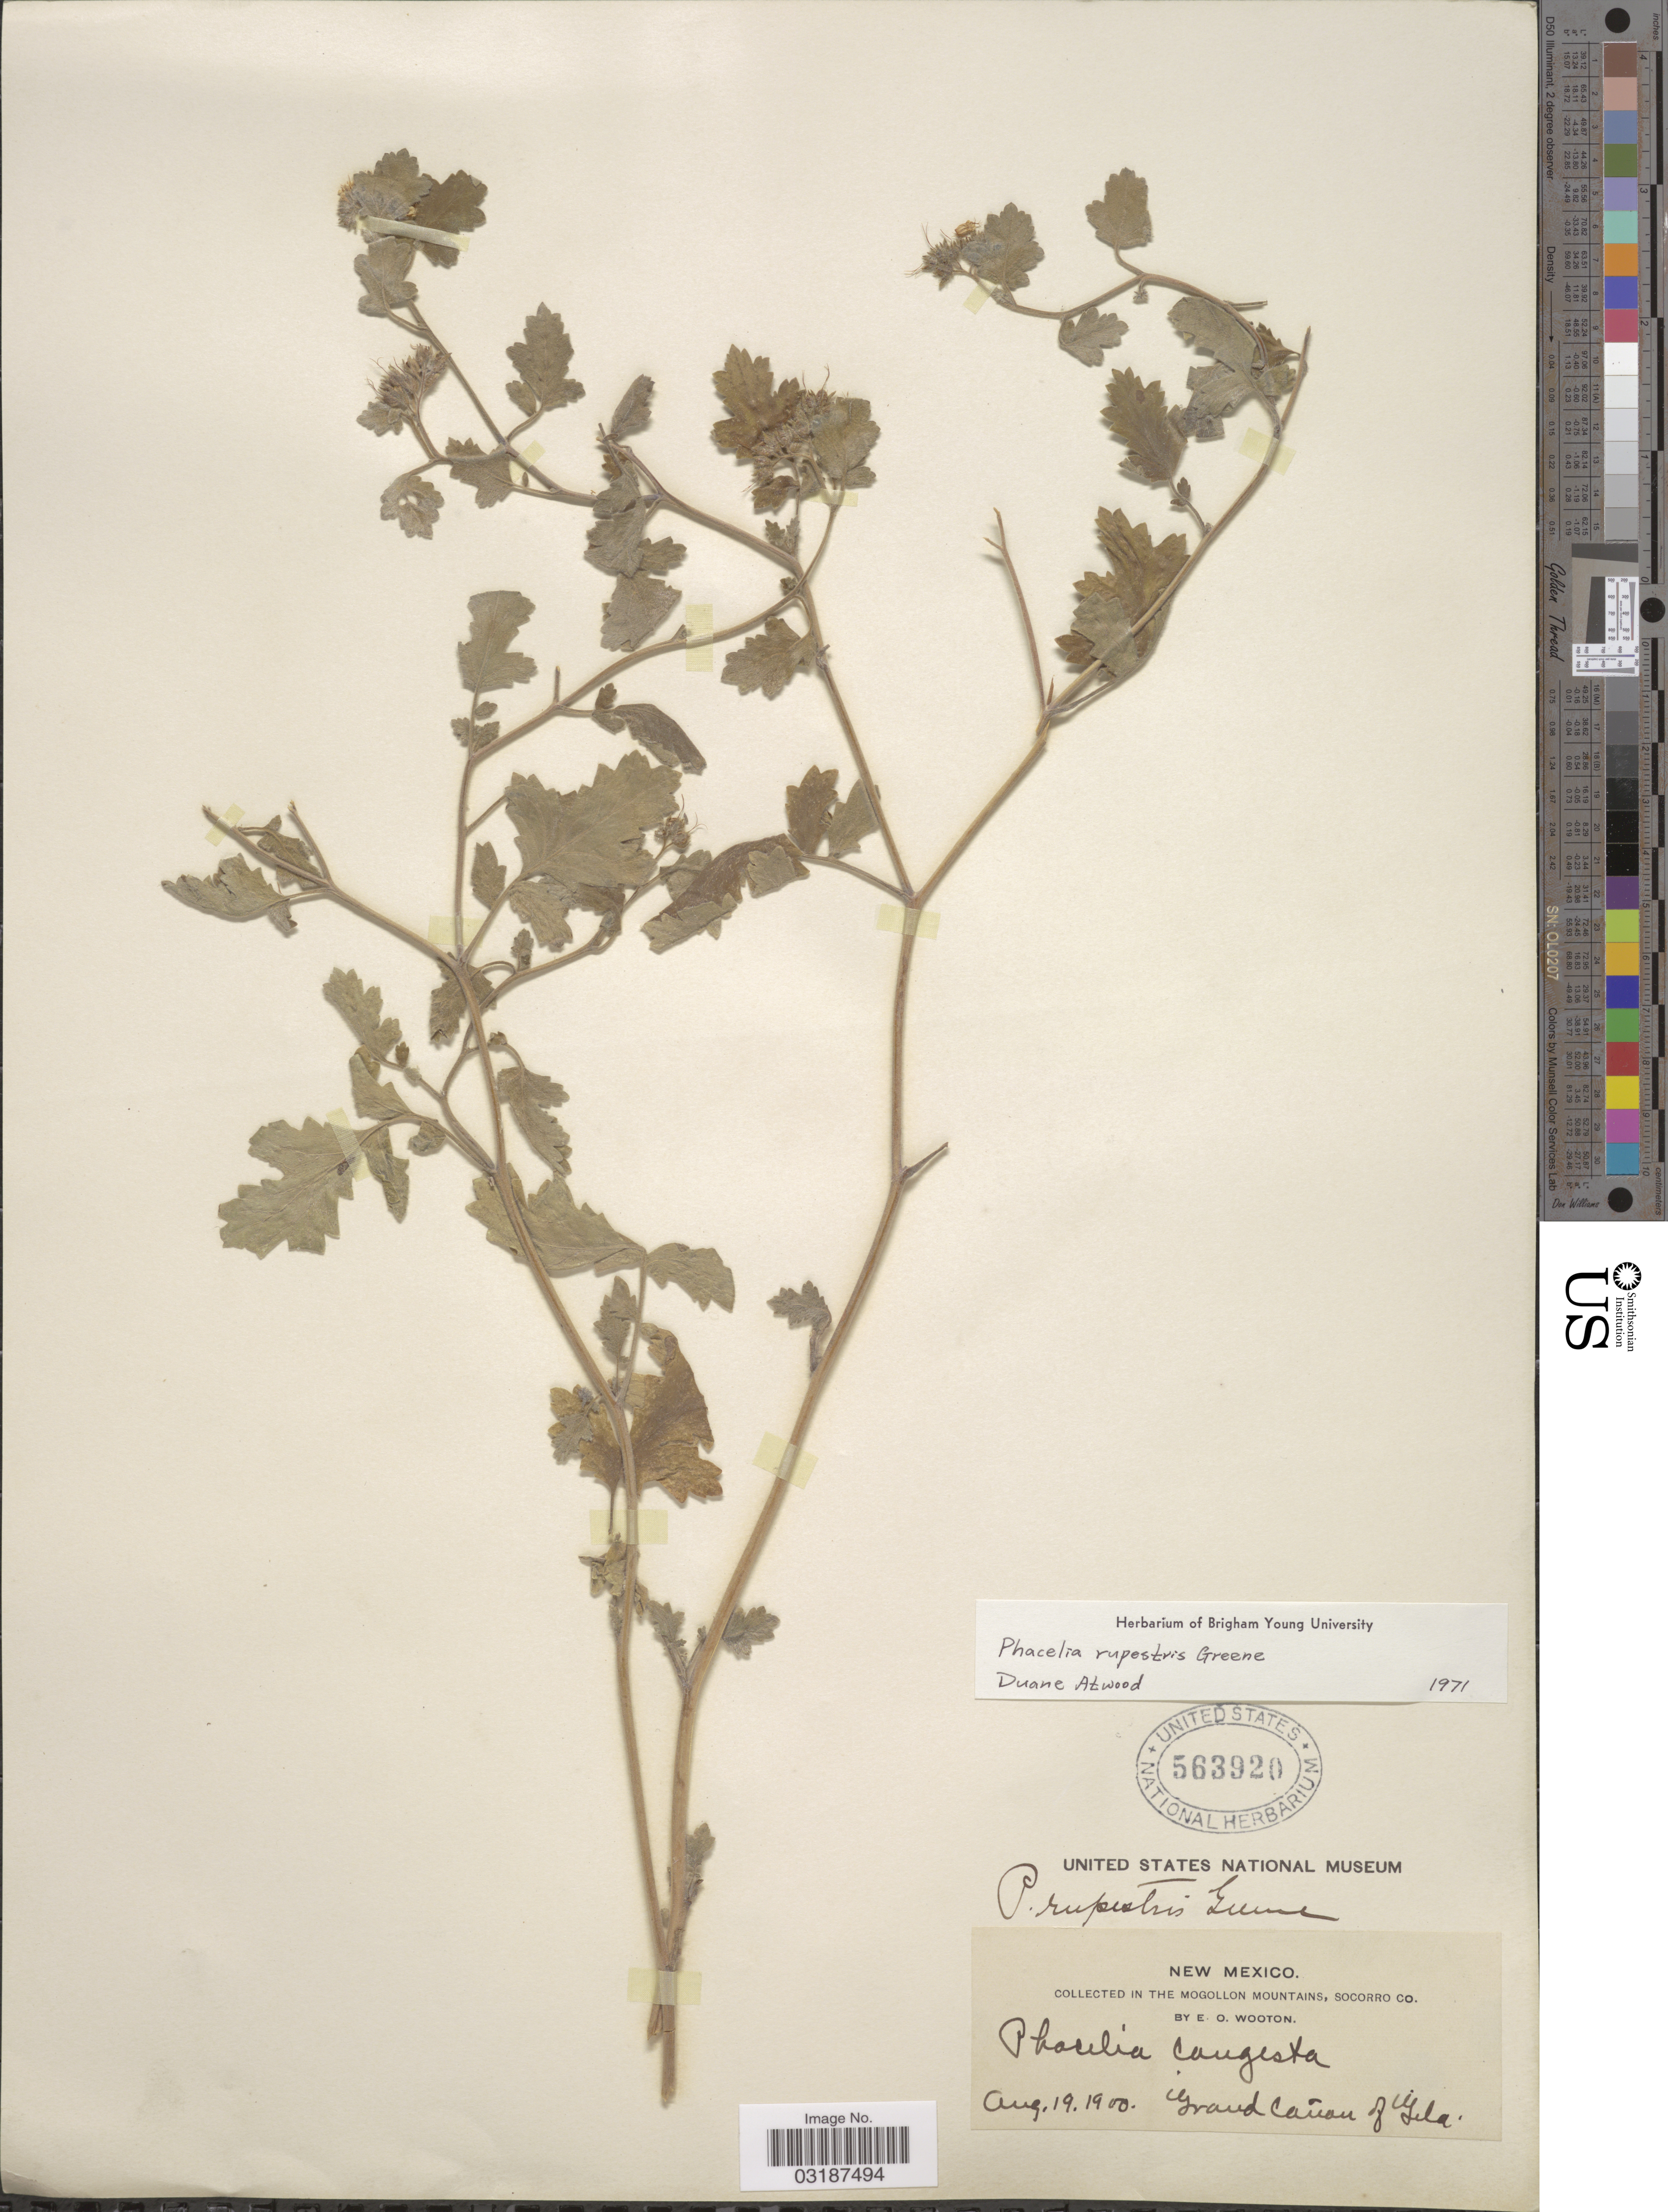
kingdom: Plantae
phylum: Tracheophyta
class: Magnoliopsida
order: Boraginales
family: Hydrophyllaceae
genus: Phacelia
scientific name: Phacelia rupestris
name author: Greene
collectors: E. O. Wooton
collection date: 1900-08-19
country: United States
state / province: New Mexico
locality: The Mogollon Mountains, Socorro Co. Grand Cañon of Gila.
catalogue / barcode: US 563920